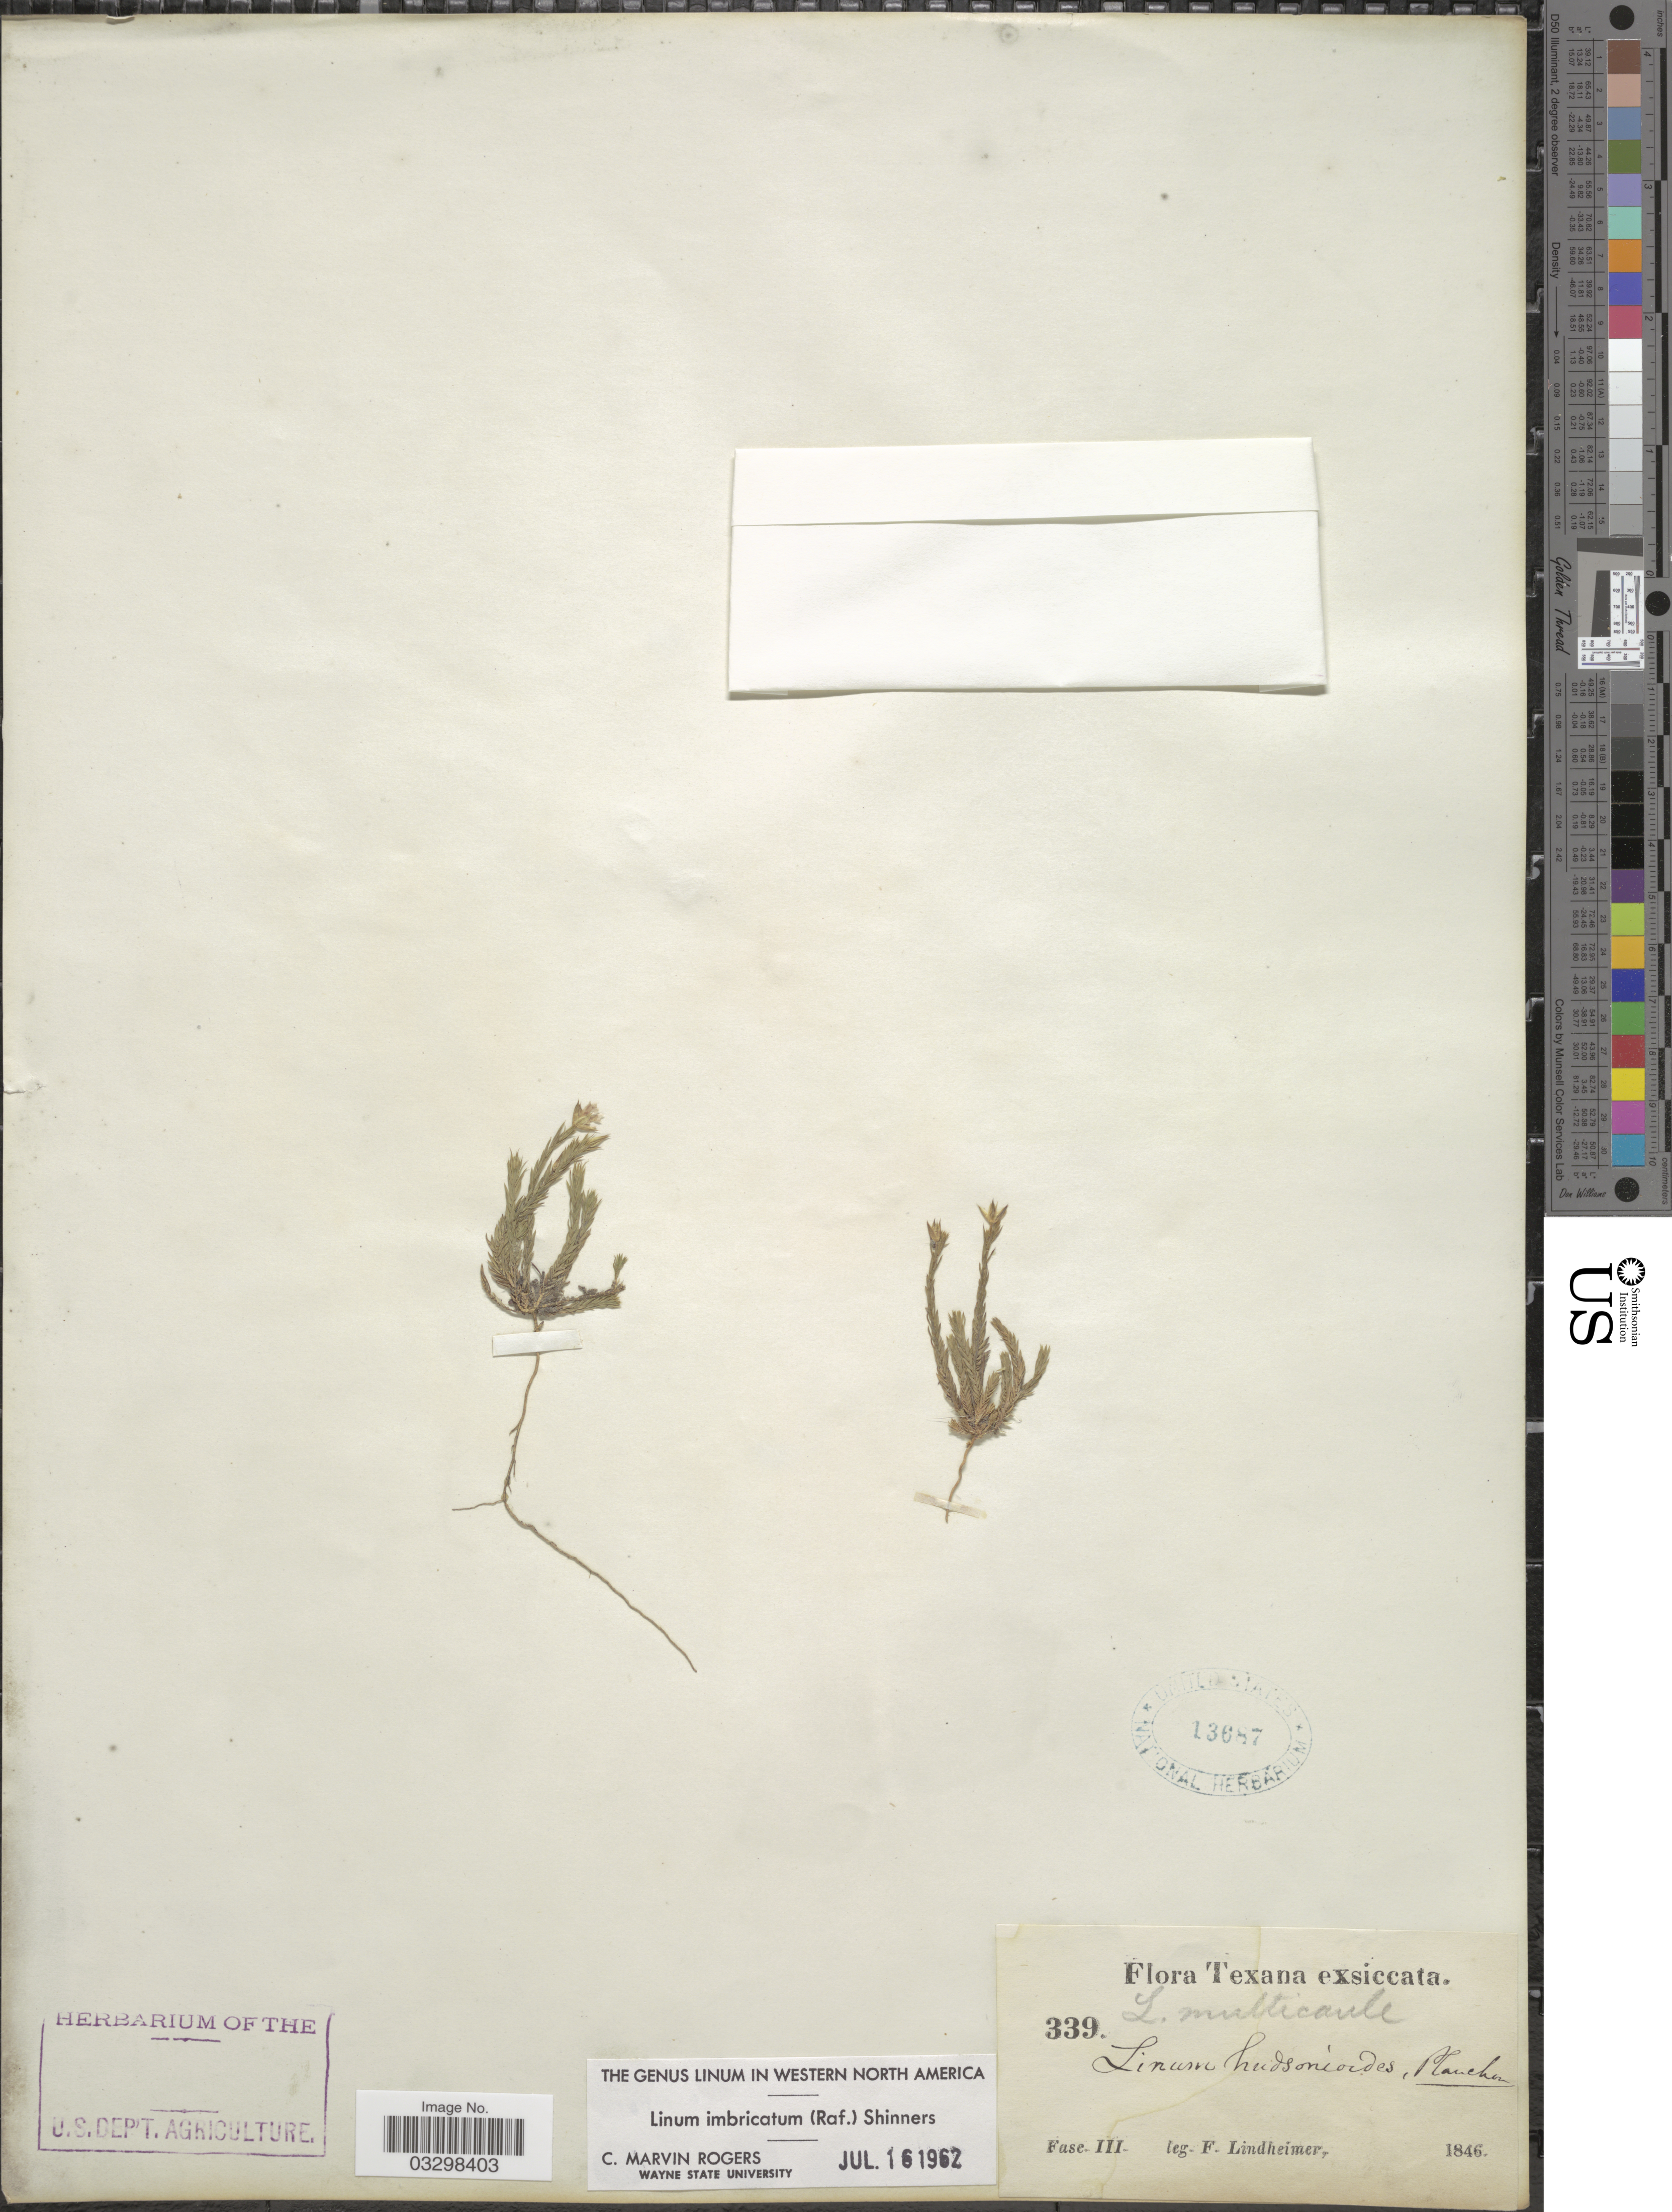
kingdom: Plantae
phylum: Tracheophyta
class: Magnoliopsida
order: Malpighiales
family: Linaceae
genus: Linum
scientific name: Linum imbricatum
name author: (Raf.) Shinners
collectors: F. Lindheimer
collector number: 339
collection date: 1846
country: United States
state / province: Texas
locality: Fasc. III. [unsure placement]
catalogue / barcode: US 13687